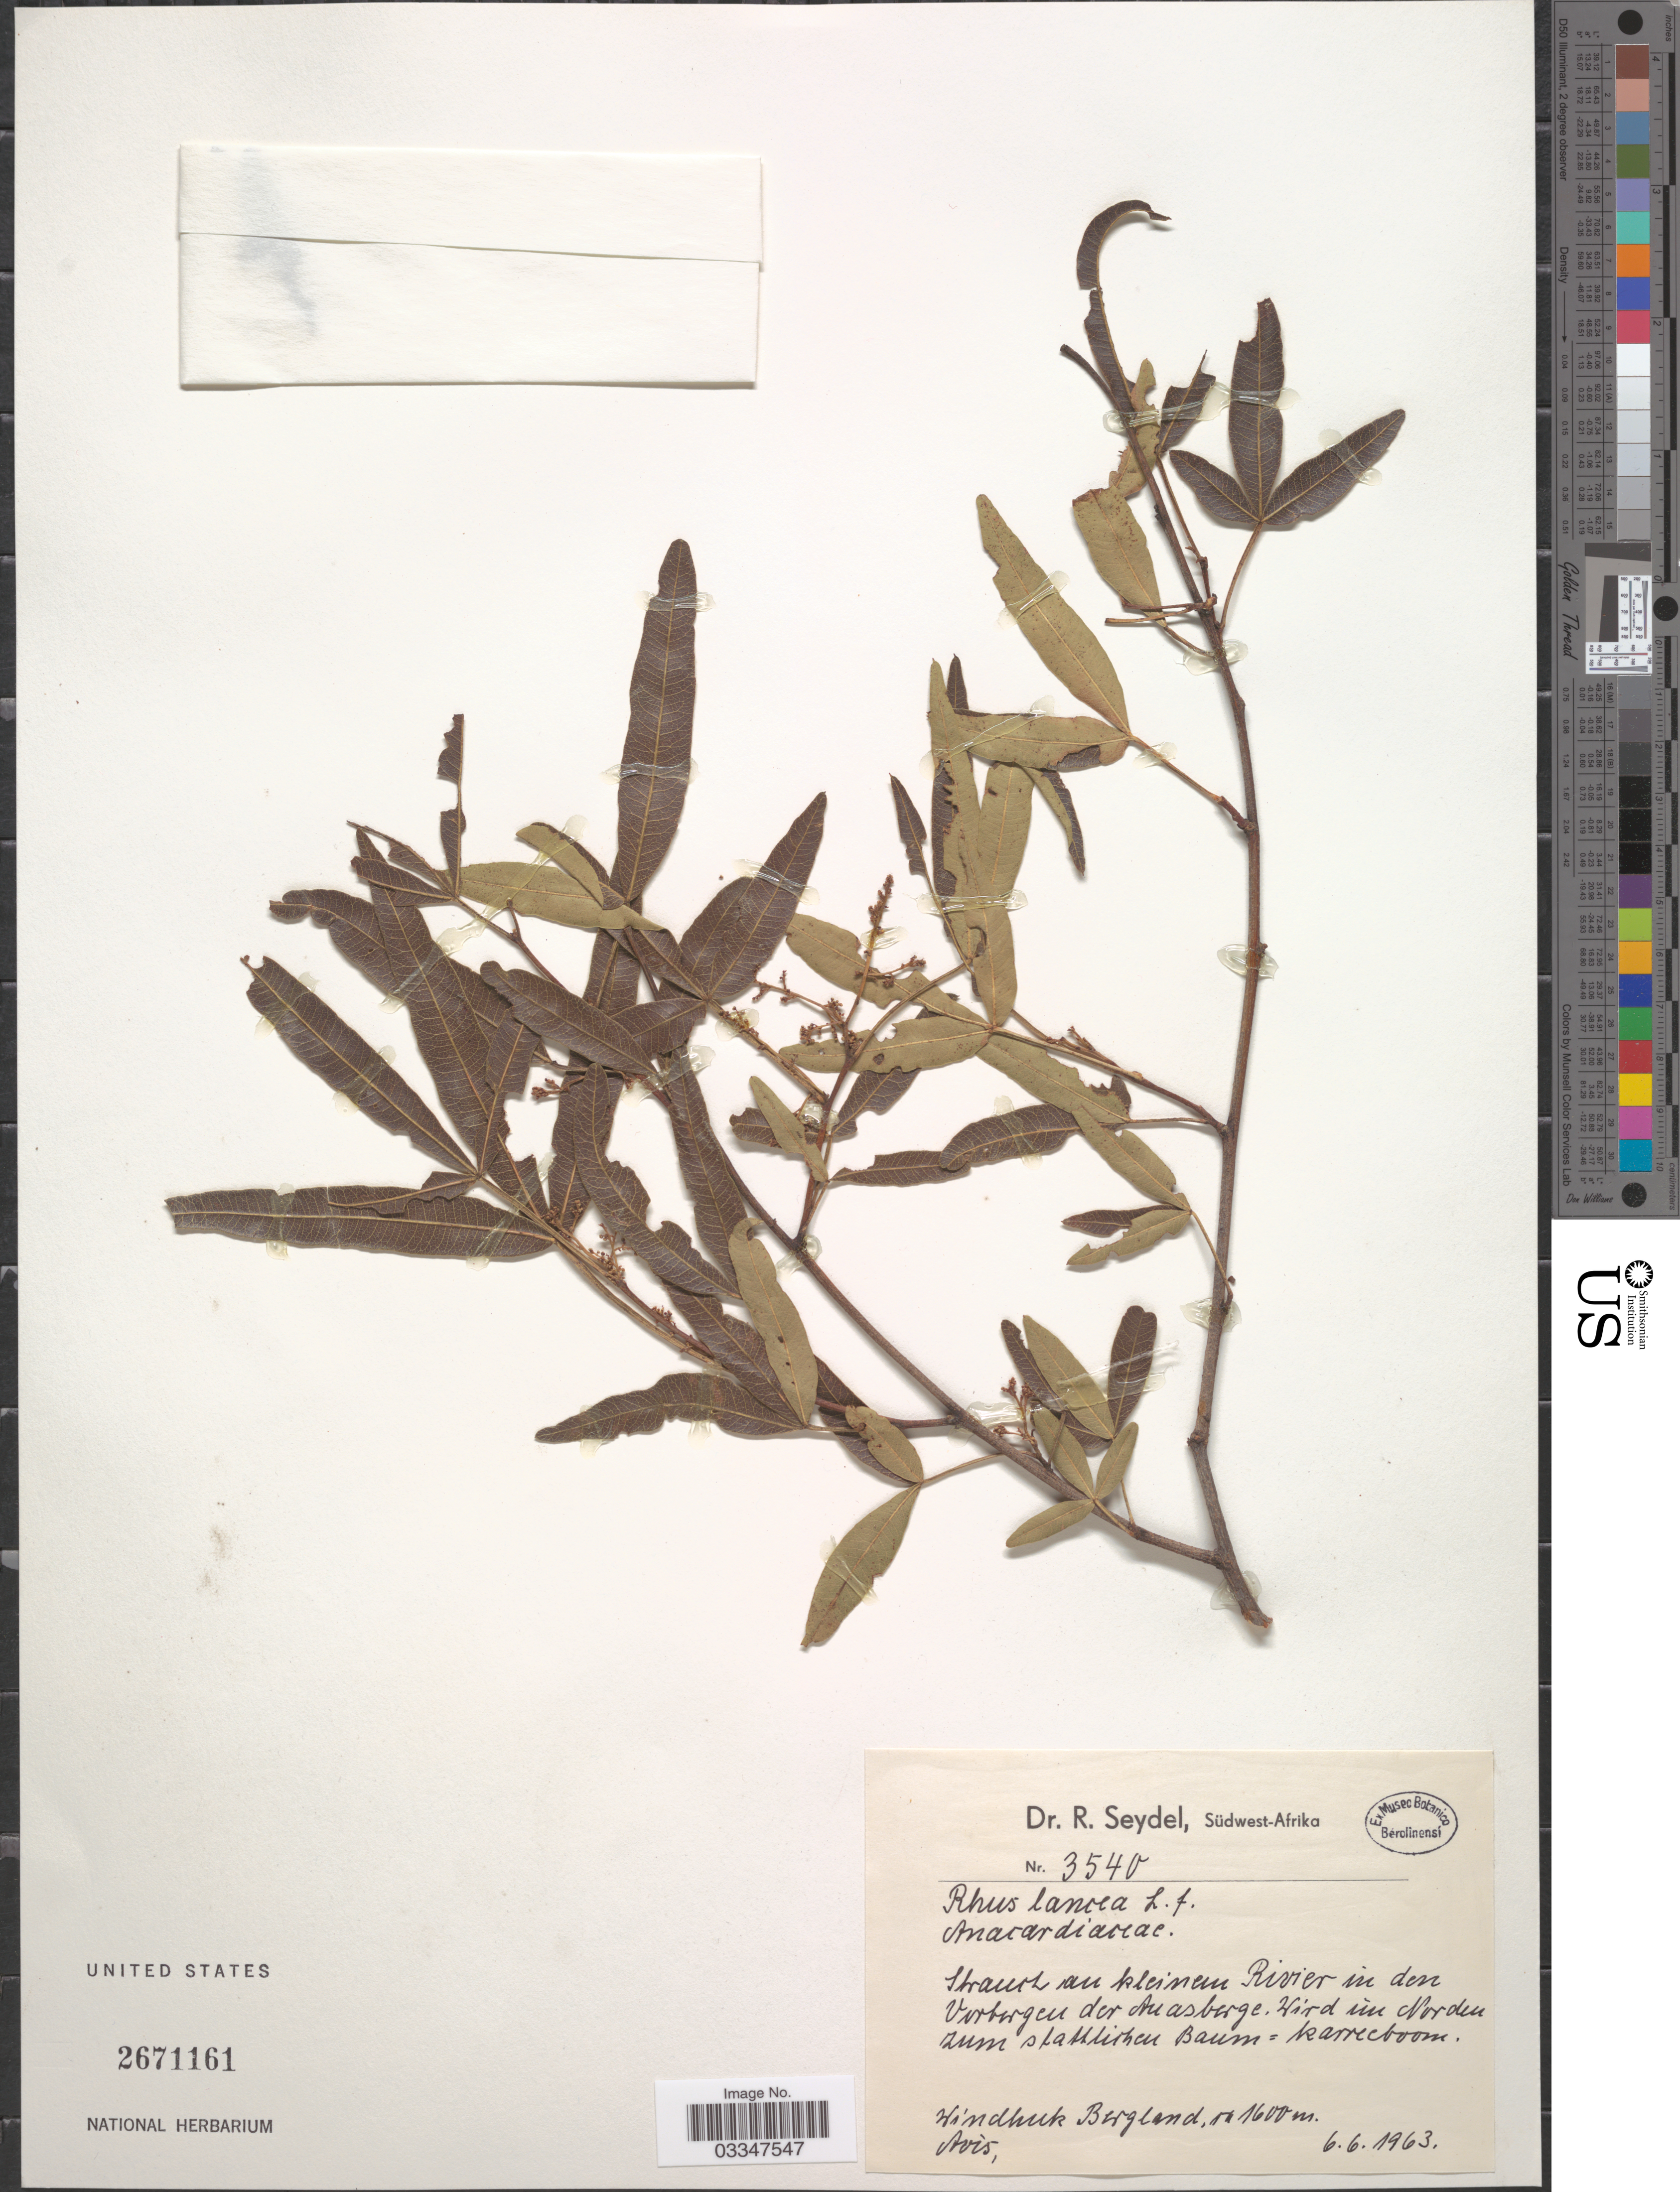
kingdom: Plantae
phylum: Tracheophyta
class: Magnoliopsida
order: Sapindales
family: Anacardiaceae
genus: Rhus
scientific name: Rhus lancea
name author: L. f.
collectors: R. Seydel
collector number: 3540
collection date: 1963-06-06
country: Namibia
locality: Südwest-Afrika. Windhuk Bergland, Avis.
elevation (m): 1600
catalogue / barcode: US 2671161